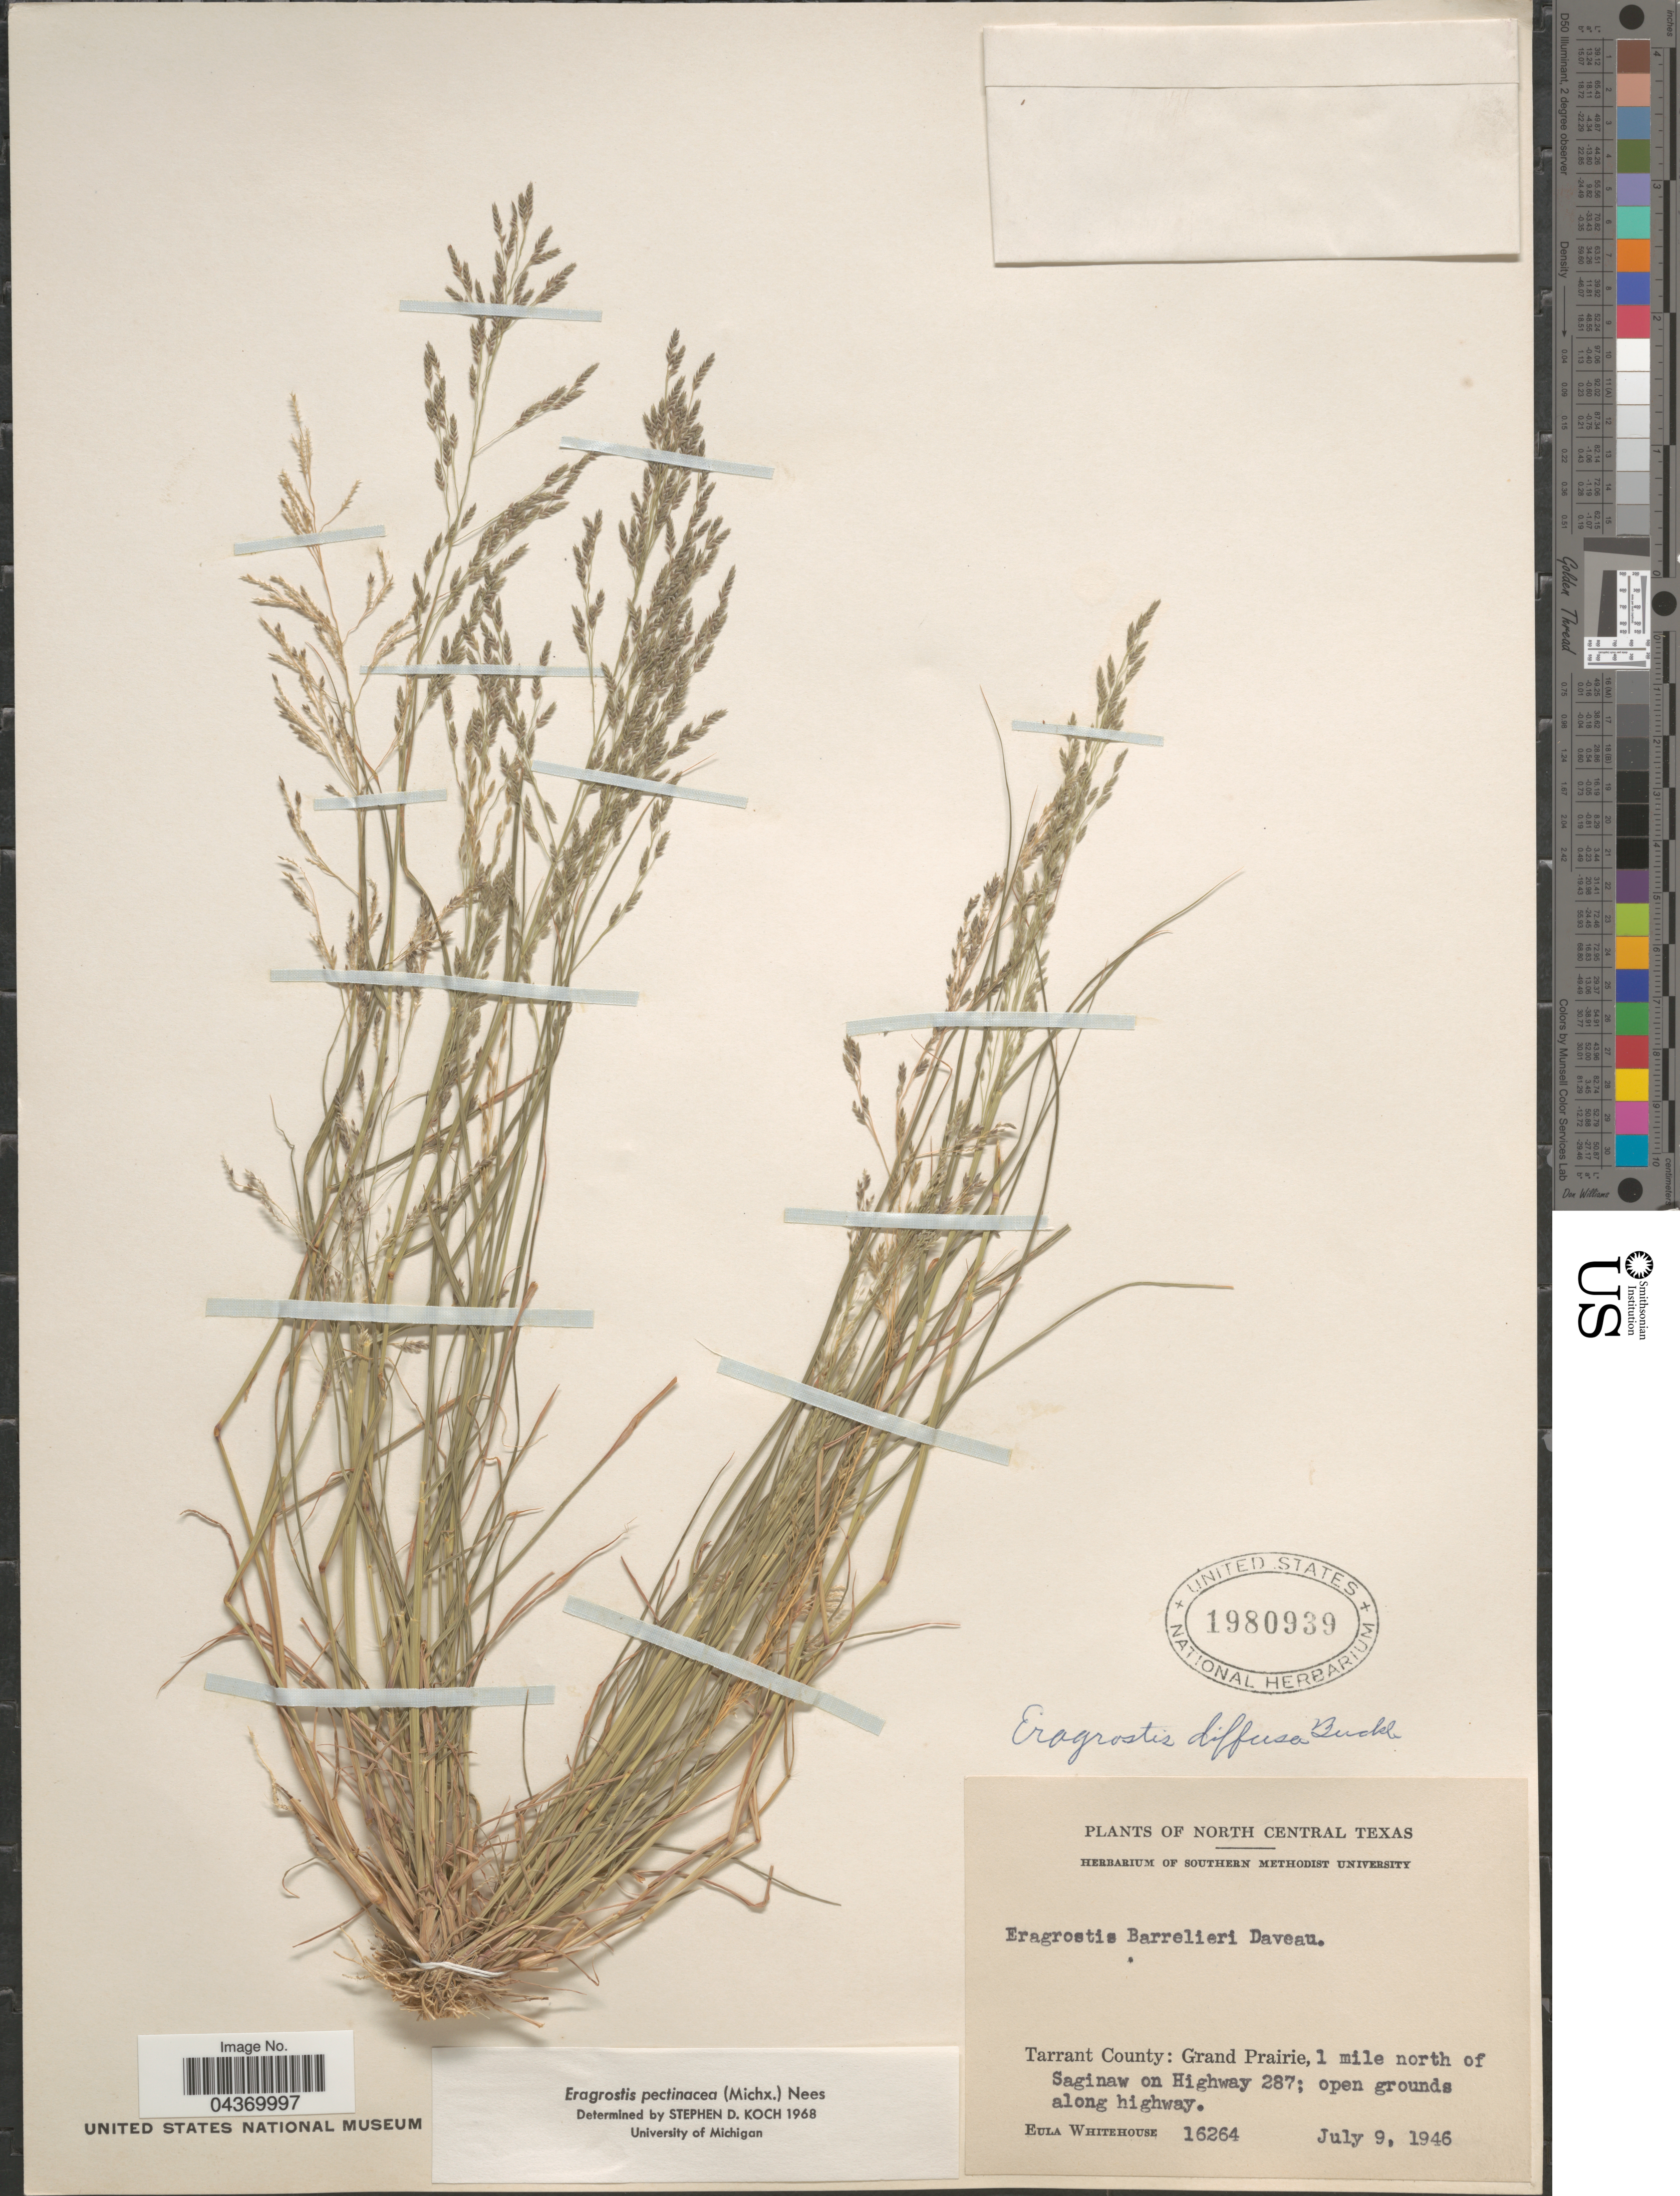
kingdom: Plantae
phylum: Tracheophyta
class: Liliopsida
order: Poales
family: Poaceae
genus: Eragrostis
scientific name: Eragrostis pectinacea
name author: (Michx.) Nees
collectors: E. Whitehouse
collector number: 16264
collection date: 1946-07-09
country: United States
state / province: Texas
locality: North Central Texas. Tarrant County: Grand Prairie, 1 mile north of Saginaw on Highway 287.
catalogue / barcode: US 1980939